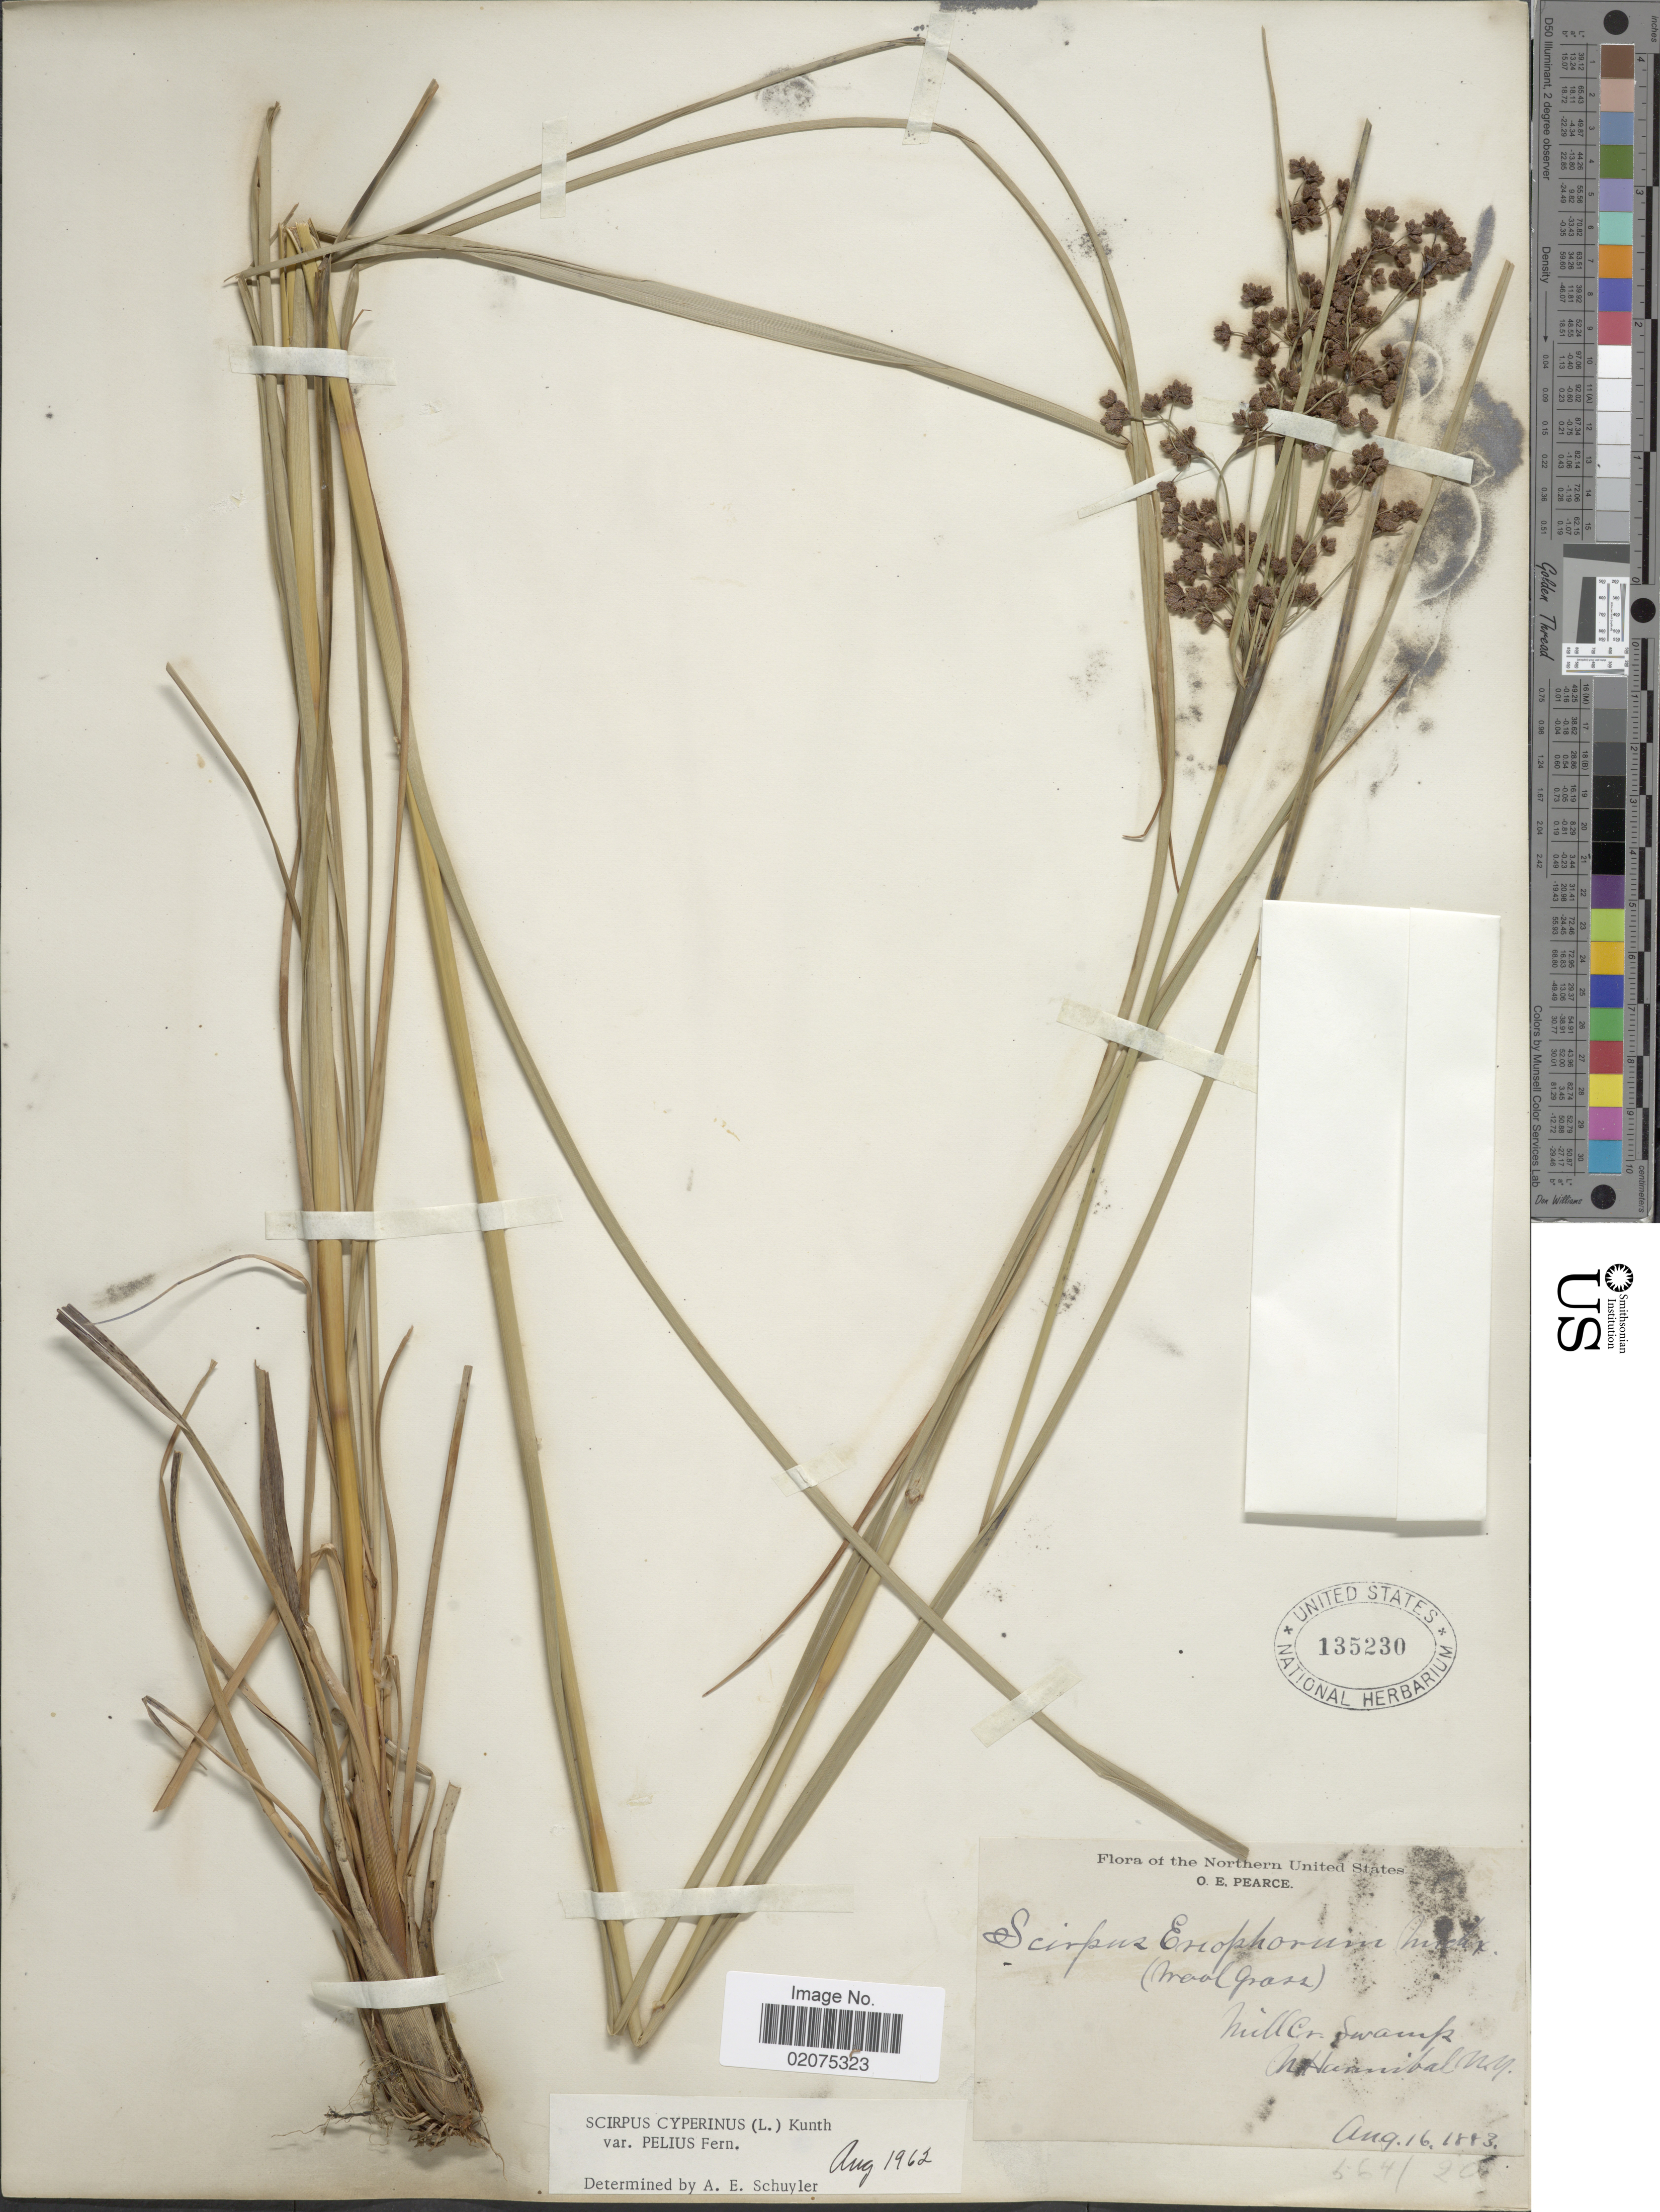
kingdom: Plantae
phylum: Tracheophyta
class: Liliopsida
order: Poales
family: Cyperaceae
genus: Scirpus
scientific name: Scirpus cyperinus var. pelius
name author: Fernald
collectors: O. E. Pearce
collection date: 1883-08-16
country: United States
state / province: New York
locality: Northern United States, Miller swamp, Hannibal, N.Y.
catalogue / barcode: US 135230